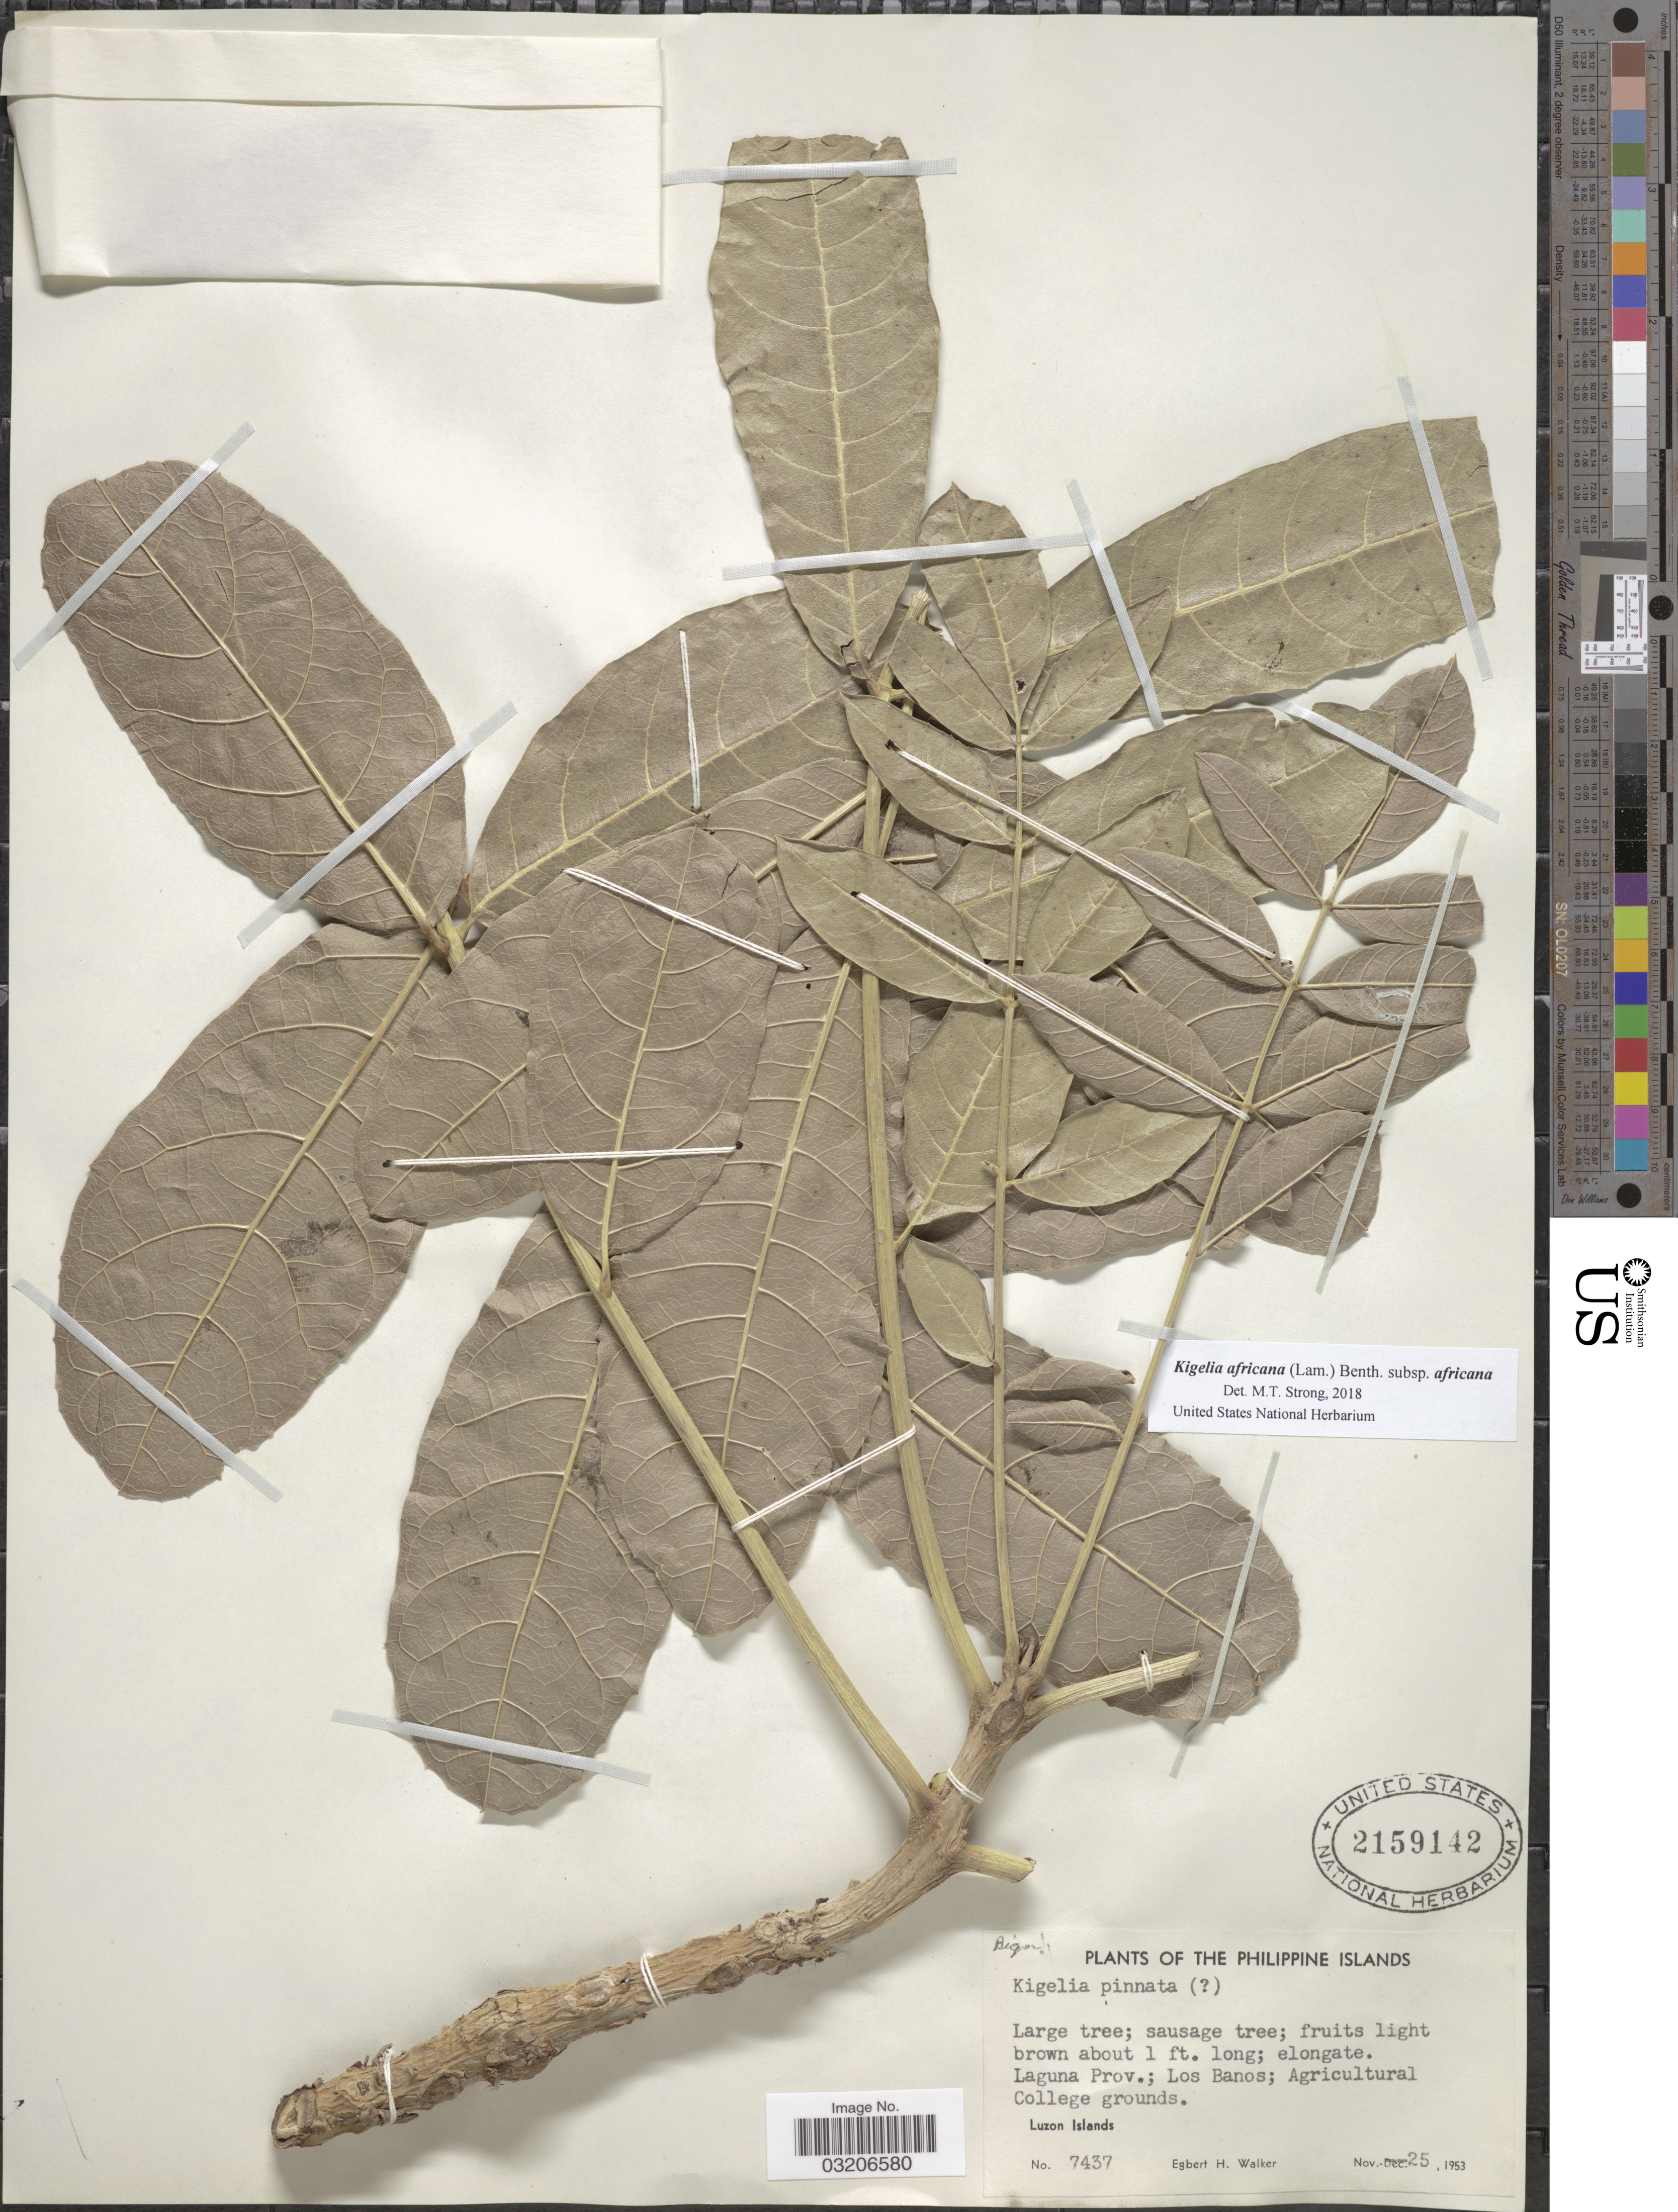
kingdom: Plantae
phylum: Tracheophyta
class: Magnoliopsida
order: Lamiales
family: Bignoniaceae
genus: Kigelia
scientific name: Kigelia africana subsp. africana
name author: (Lam.) Benth.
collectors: E. H. Walker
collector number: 7437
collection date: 1953-11-25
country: Philippines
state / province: Calabarzon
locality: The Philippine Islands. Laguna Prov.; Los Banos; Agricultural College grounds. Luzon Islands.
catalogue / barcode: US 2159142